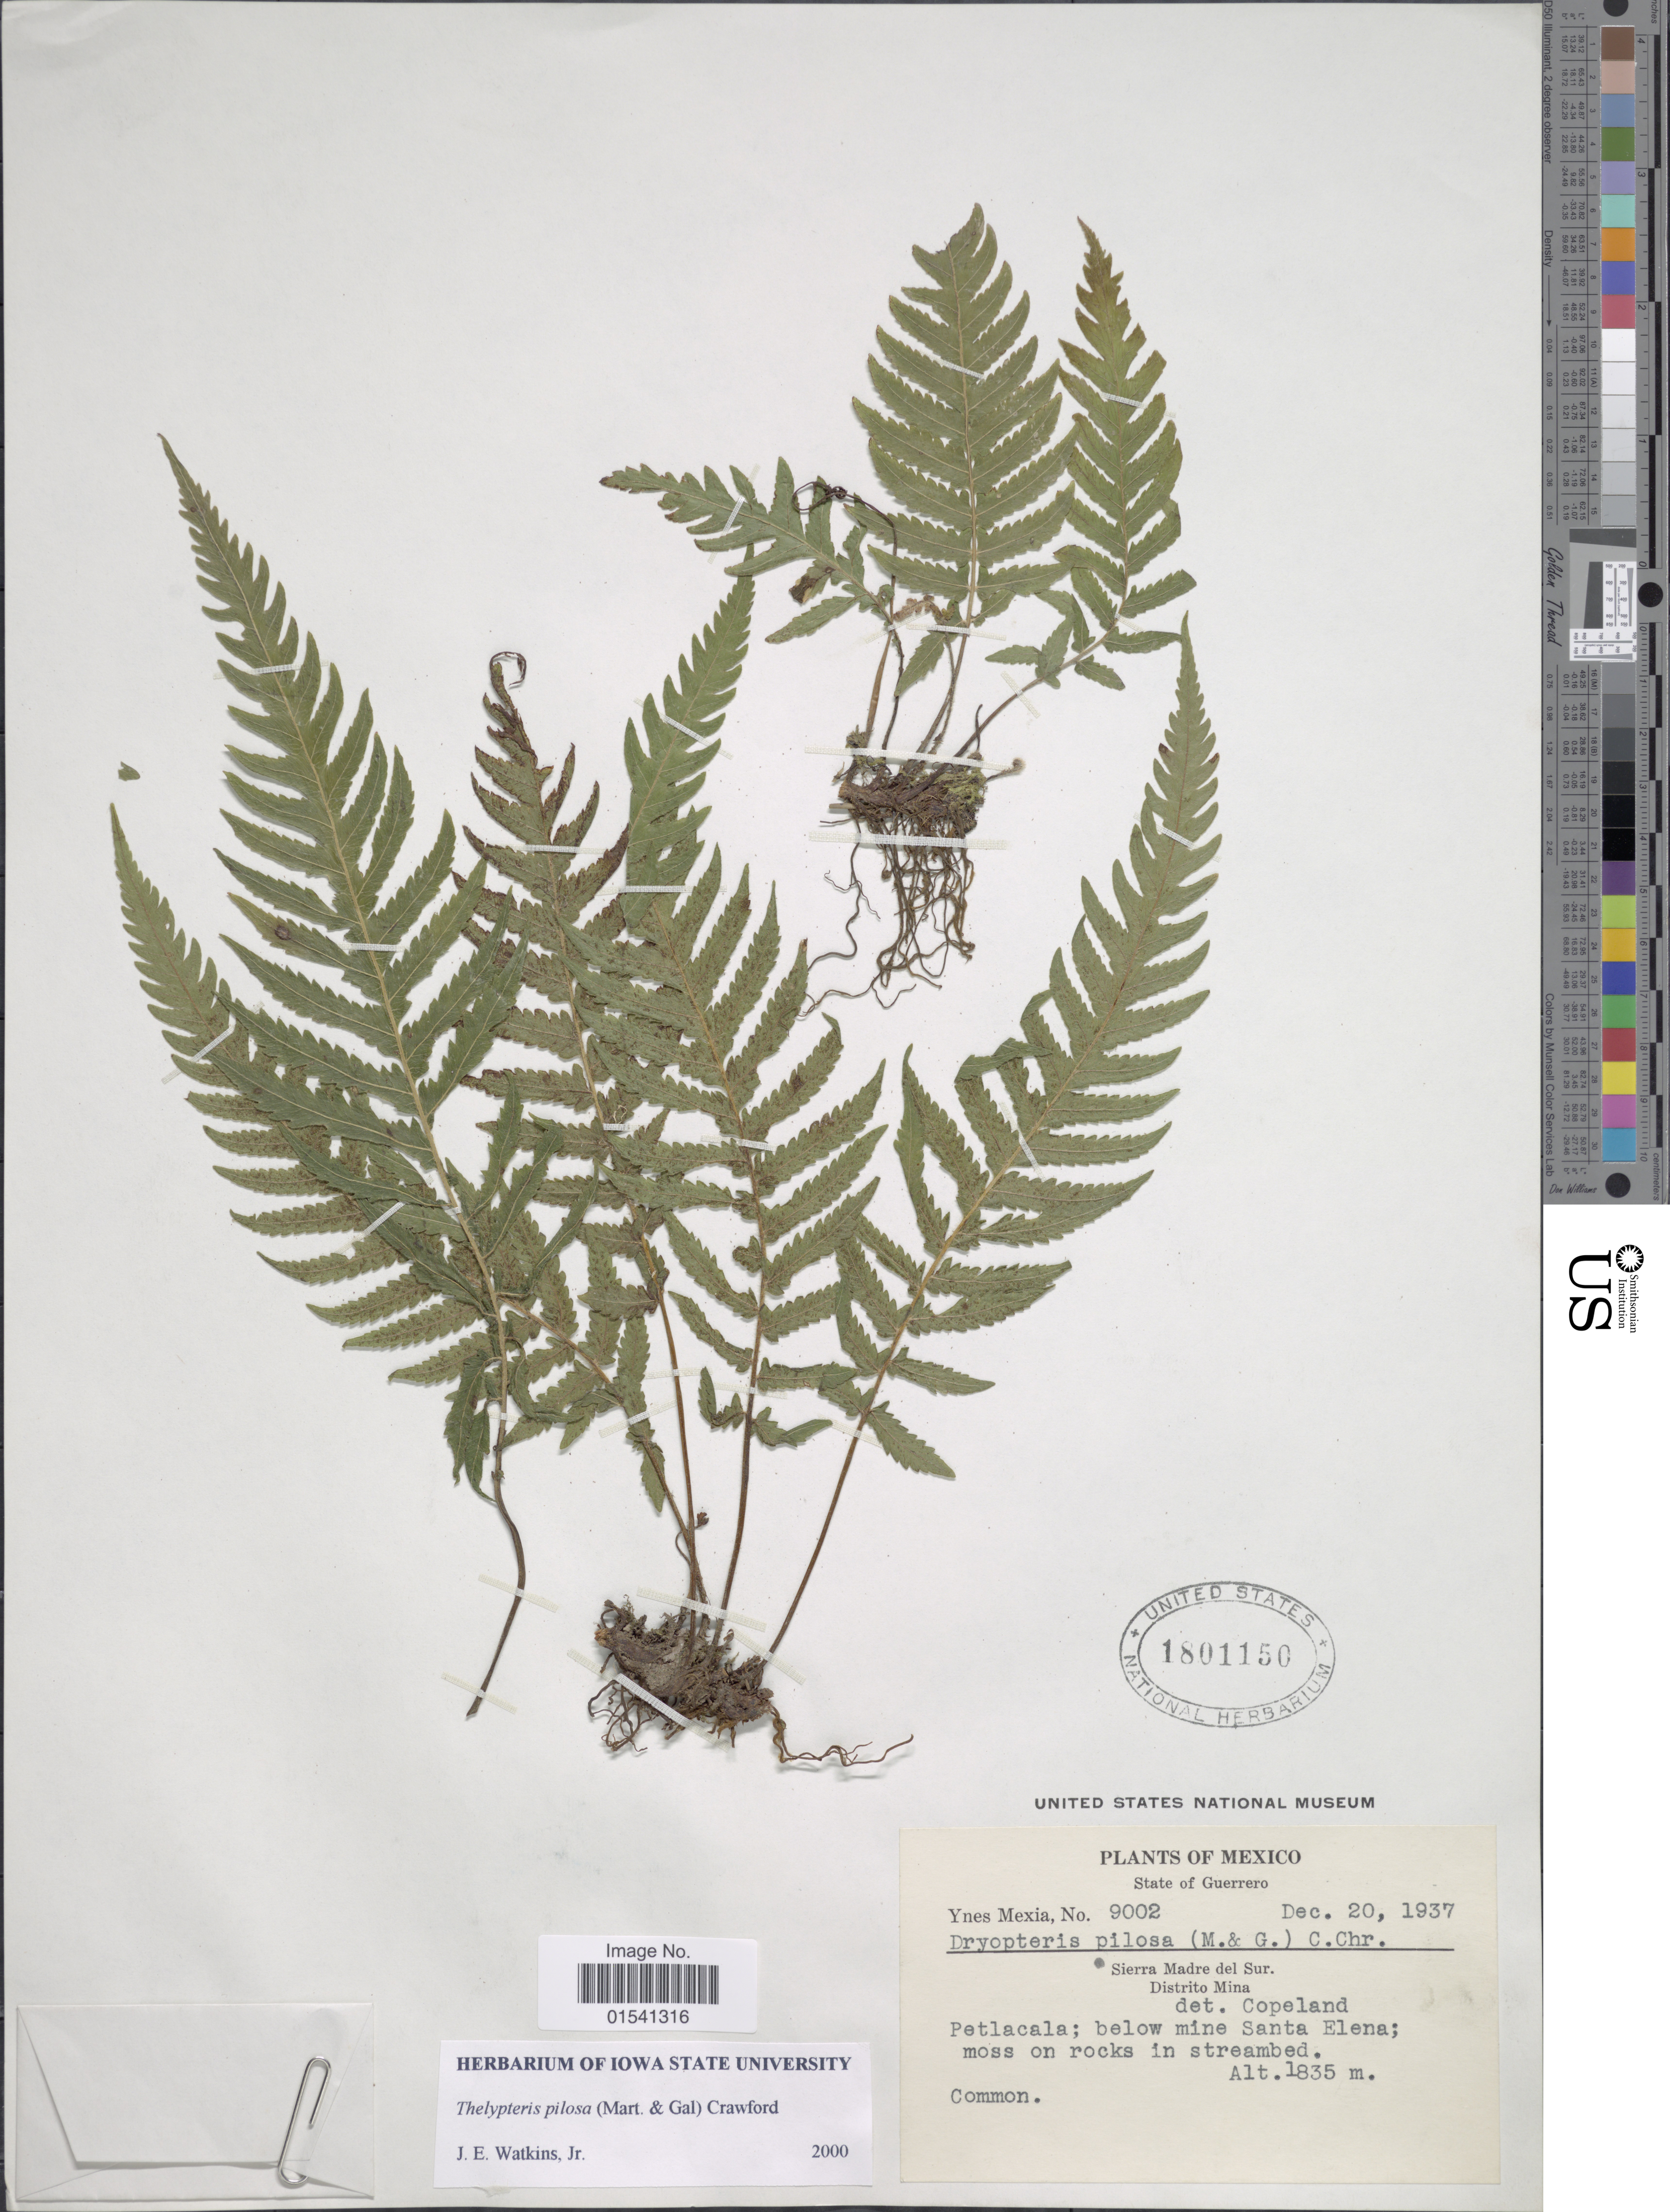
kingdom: Plantae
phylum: Tracheophyta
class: Polypodiopsida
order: Polypodiales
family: Thelypteridaceae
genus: Stegnogramma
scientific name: Stegnogramma pilosa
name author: (M. Martens & Galeotti) K. Iwats.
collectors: Y. Mexia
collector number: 9002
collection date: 1937-12-20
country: Mexico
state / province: Guerrero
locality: Sierra Madre del Sur, Distrito Mina, Petlacala; below mine Santa Elena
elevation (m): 1835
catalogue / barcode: US 1801150